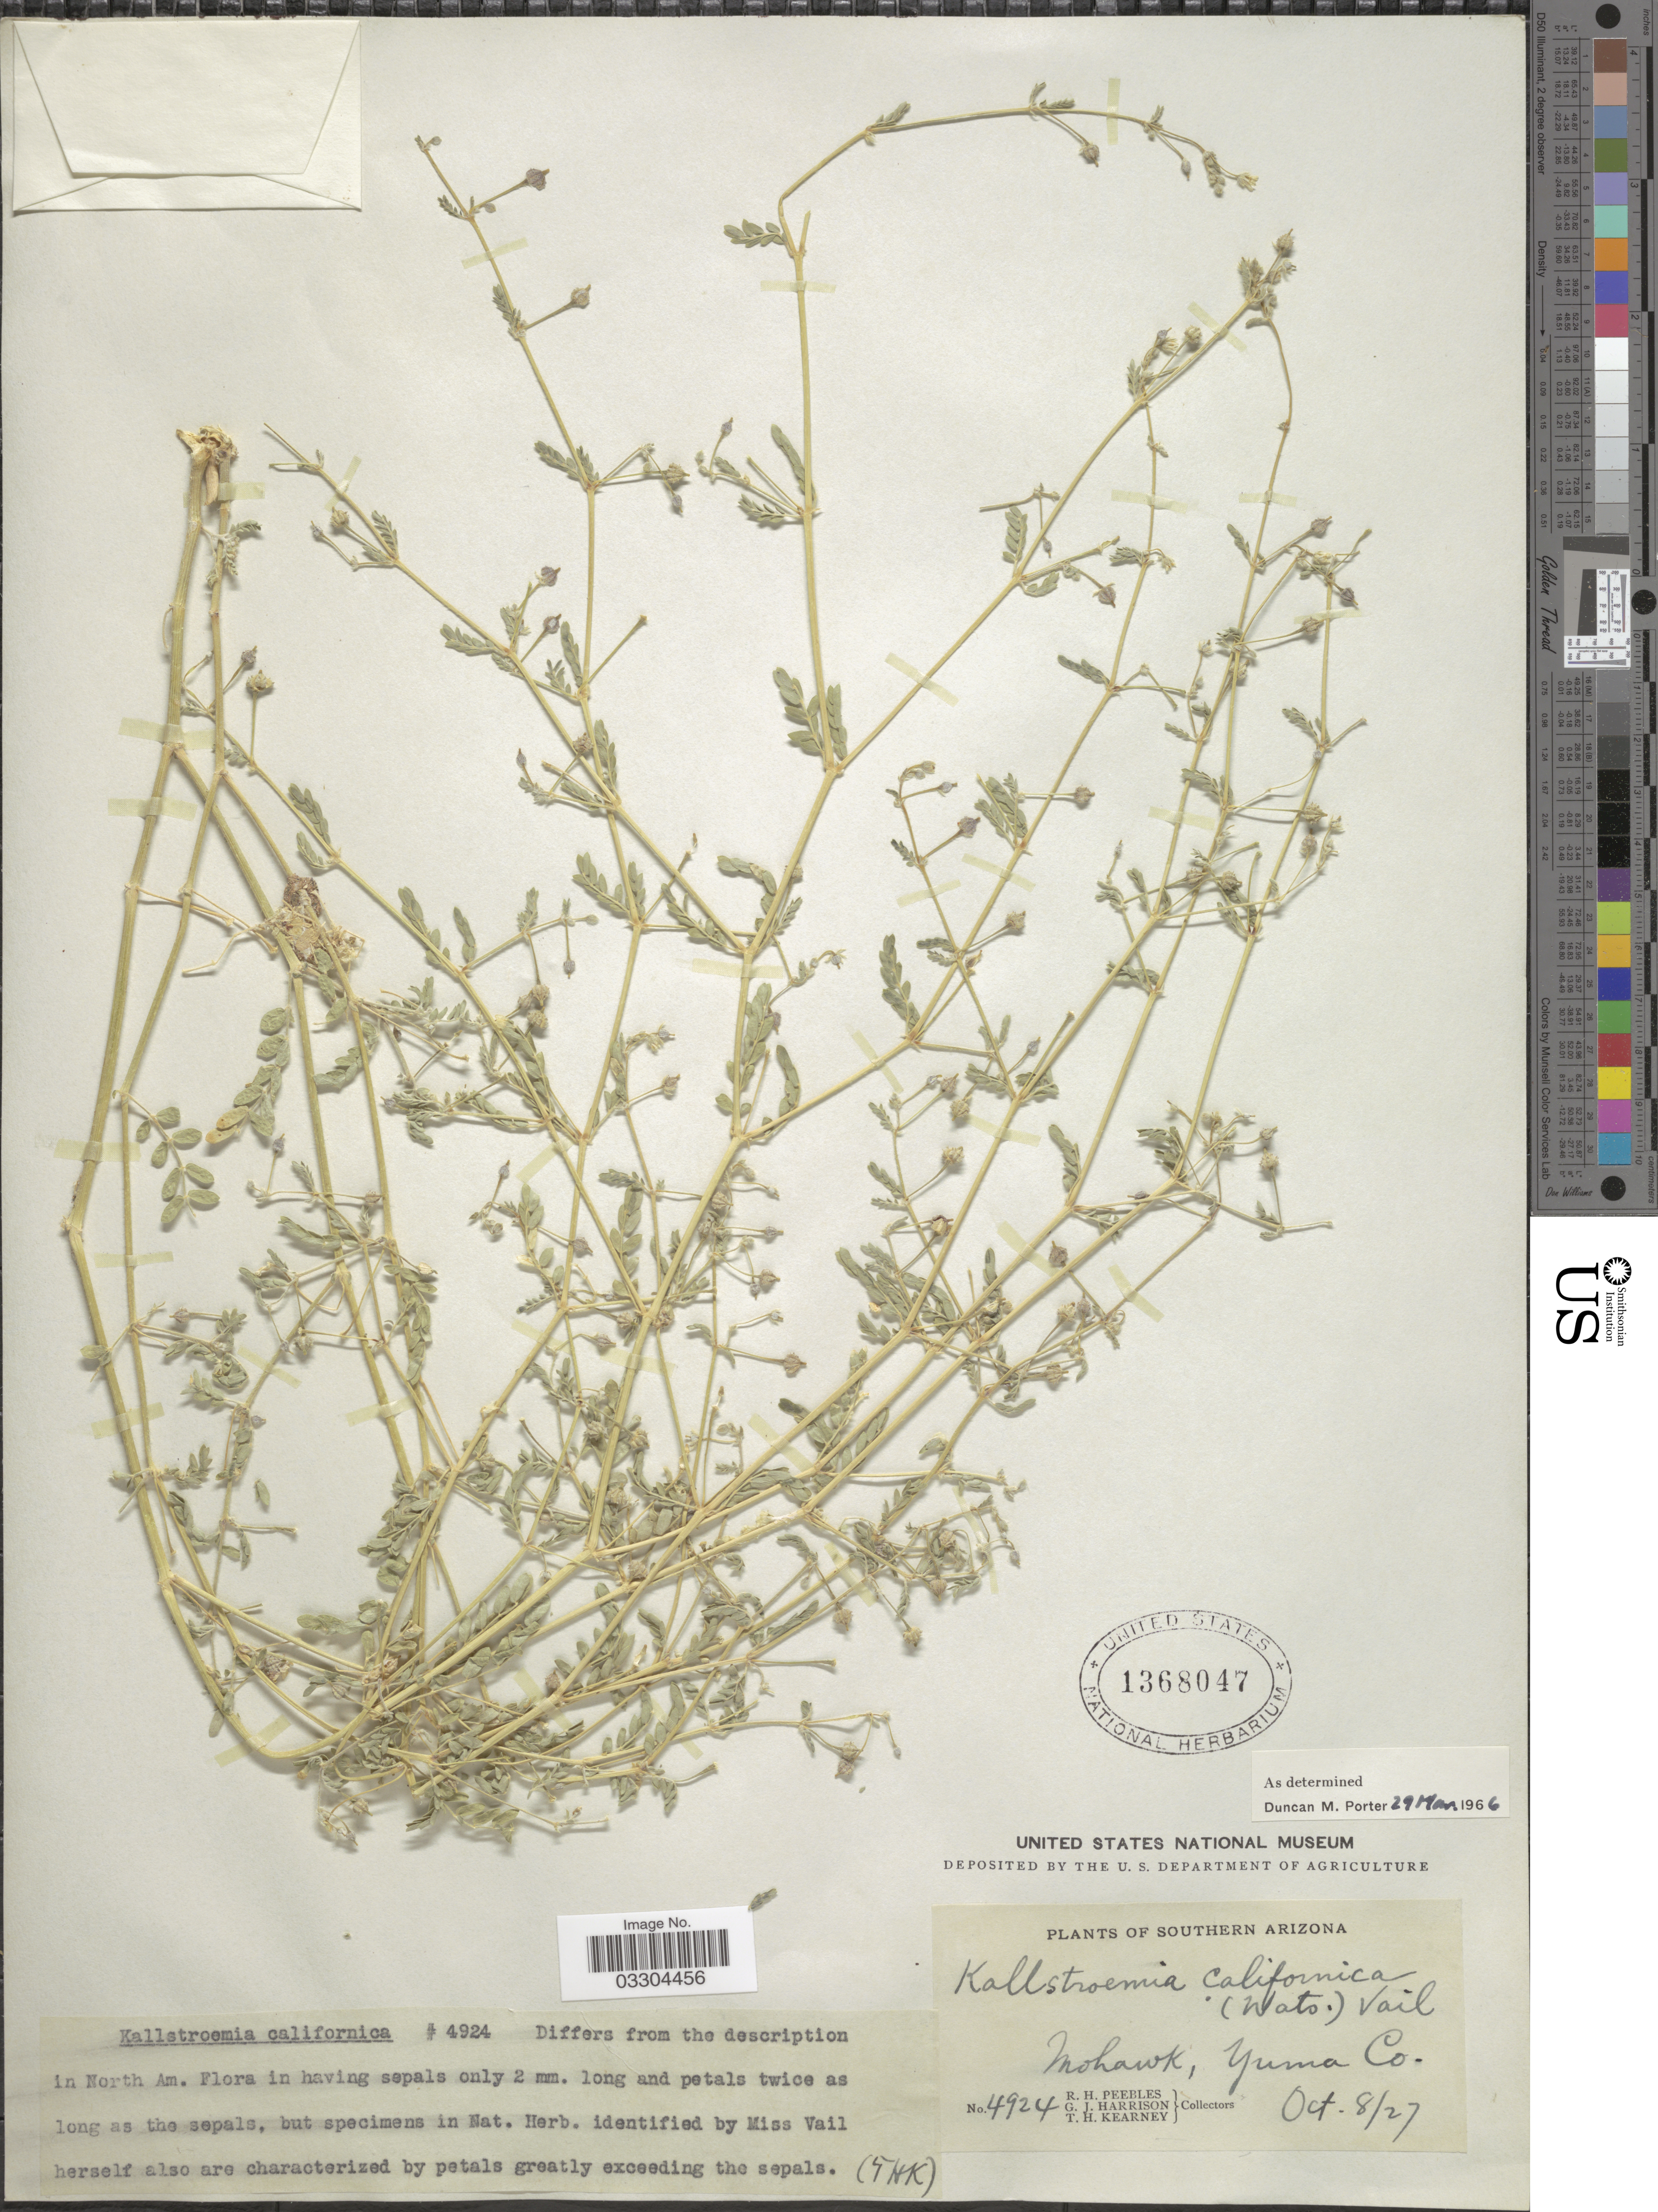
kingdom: Plantae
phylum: Tracheophyta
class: Magnoliopsida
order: Zygophyllales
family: Zygophyllaceae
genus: Kallstroemia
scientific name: Kallstroemia californica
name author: (S. Watson) Vail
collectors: R. H. Peebles, G. J. Harrison & T. H. Kearney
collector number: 4924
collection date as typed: Transcribed d/m/y: 8/10/27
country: United States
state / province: Arizona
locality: Southern Arizona. Mohawk, Yuma Co.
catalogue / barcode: US 1368047